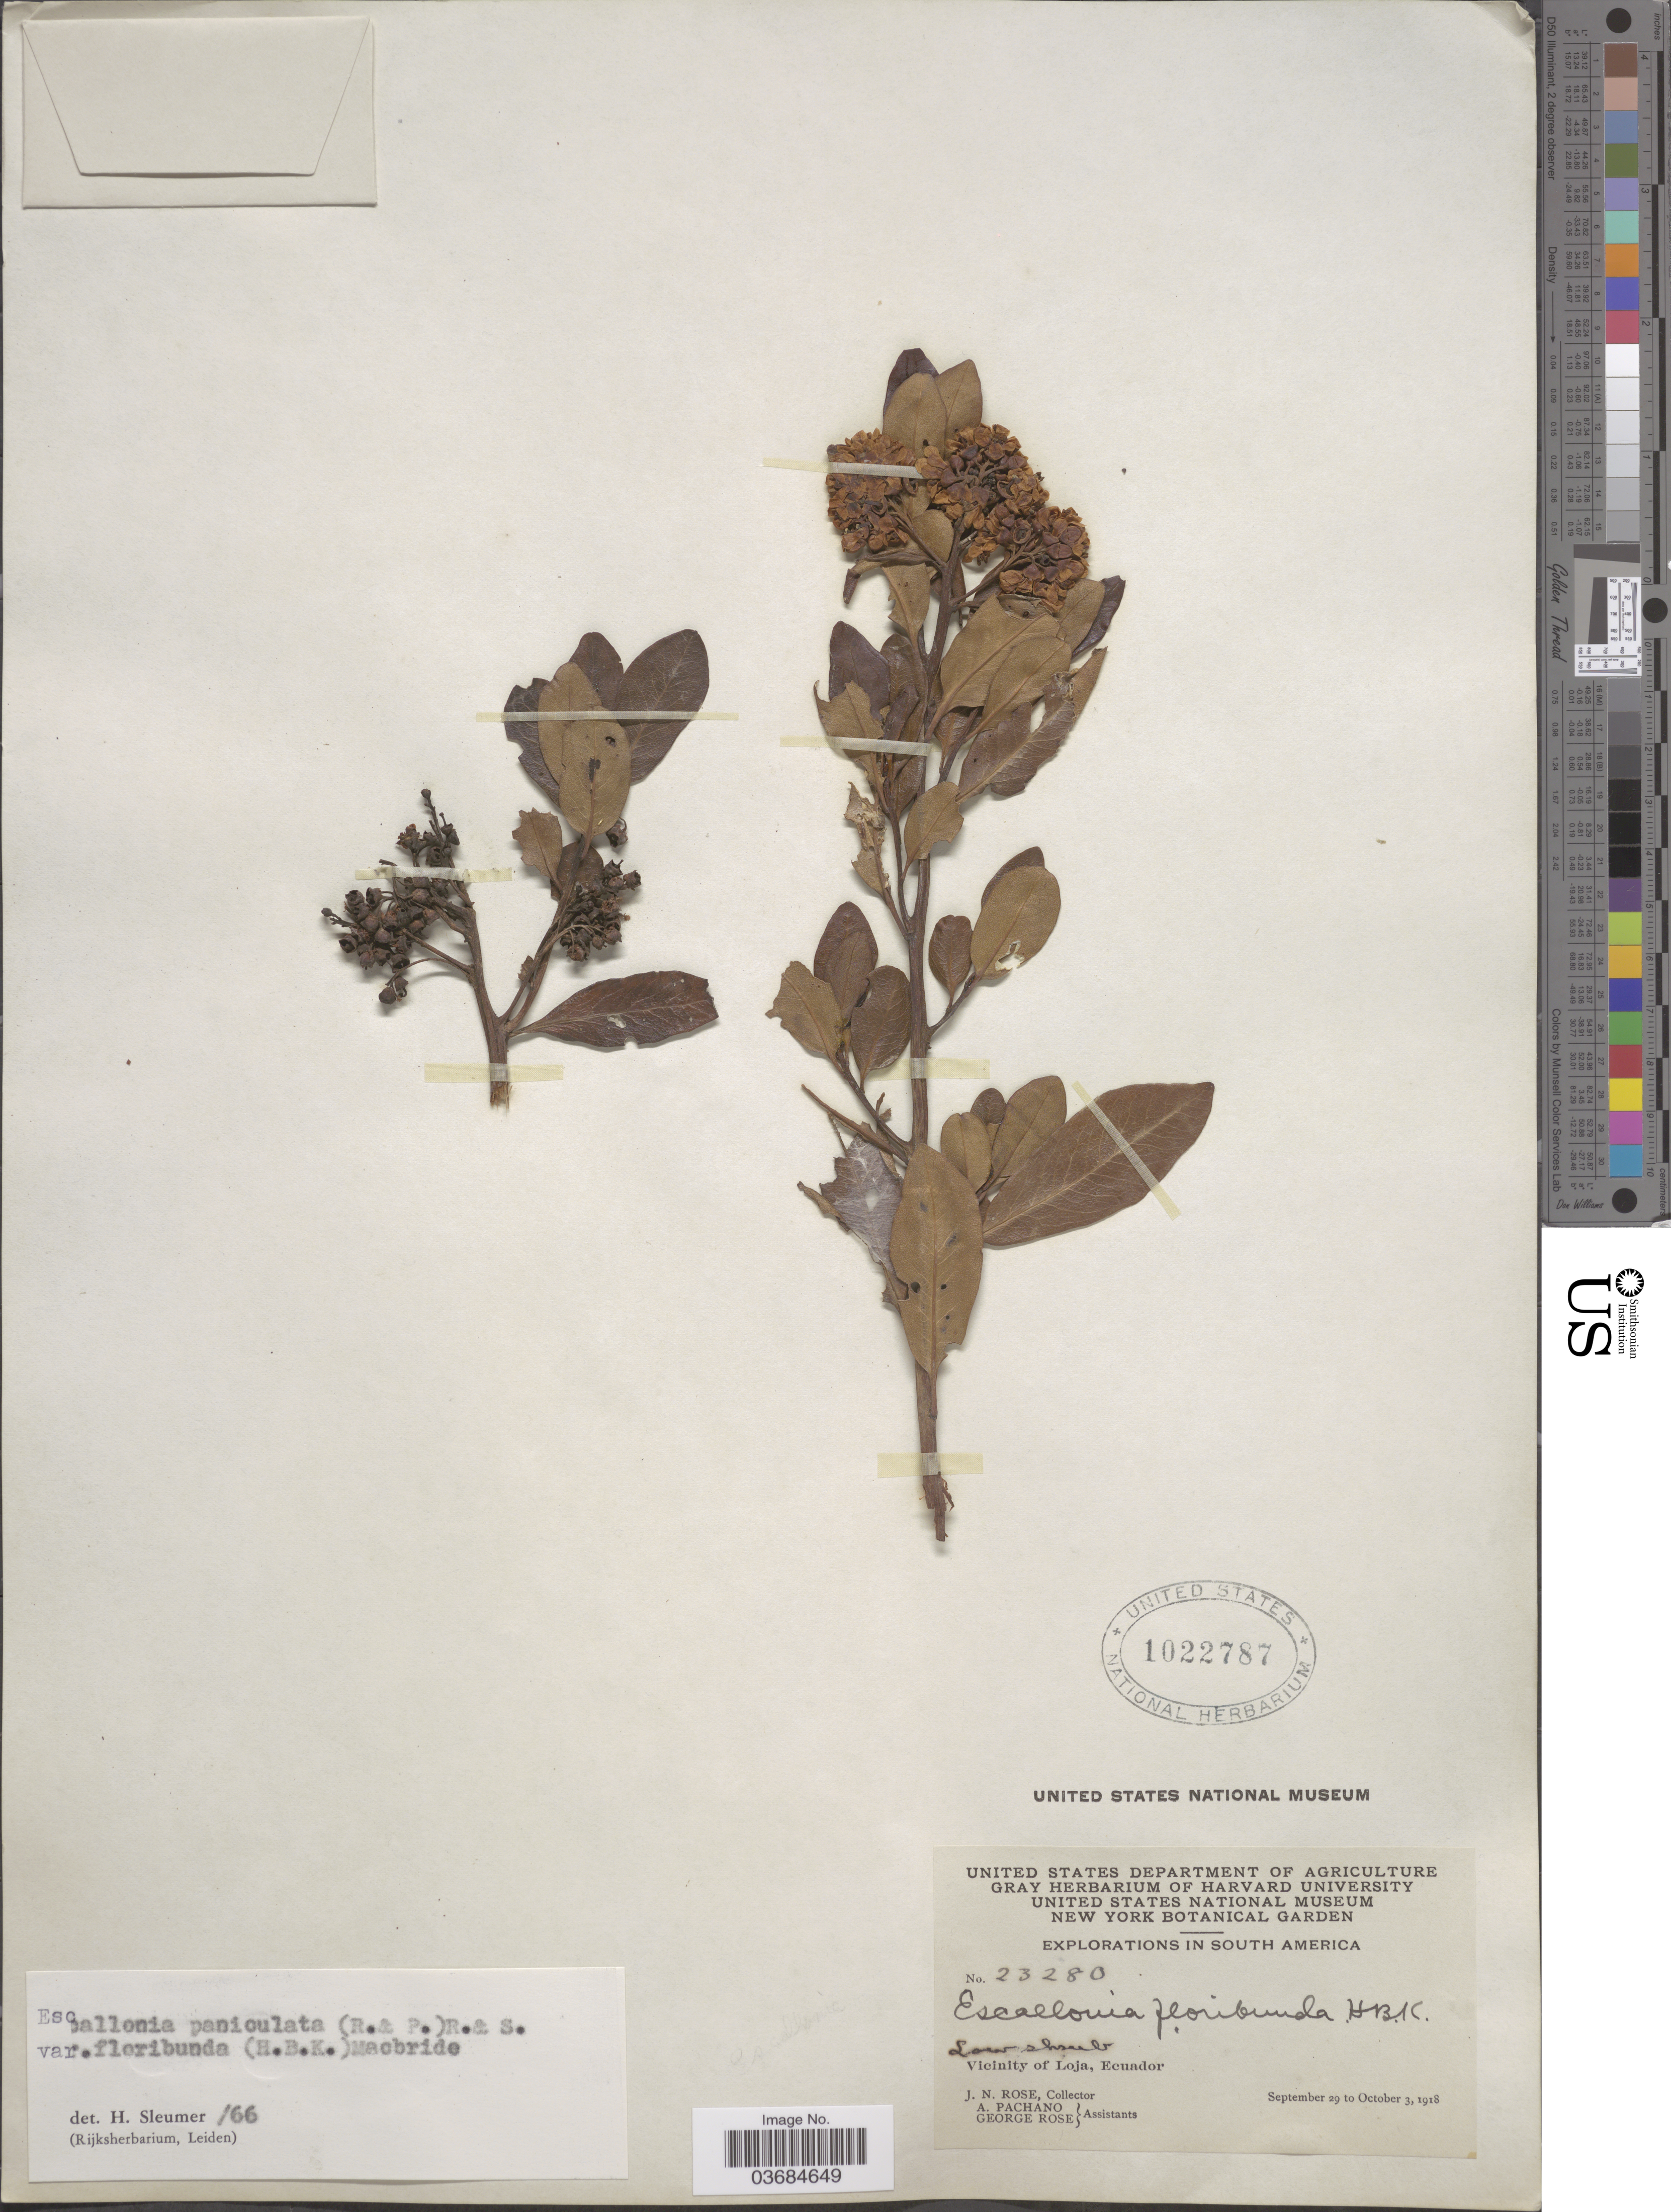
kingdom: Plantae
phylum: Tracheophyta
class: Magnoliopsida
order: Escalloniales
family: Escalloniaceae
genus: Escallonia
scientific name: Escallonia paniculata var. floribunda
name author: (Kunth) J.F. Macbr.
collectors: J. N. Rose, A. Pachano & G. Rose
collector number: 23280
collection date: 1918-09-29/1918-10-03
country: Ecuador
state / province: Loja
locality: Explorations in South America. Vicinity of Loja.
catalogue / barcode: US 1022787